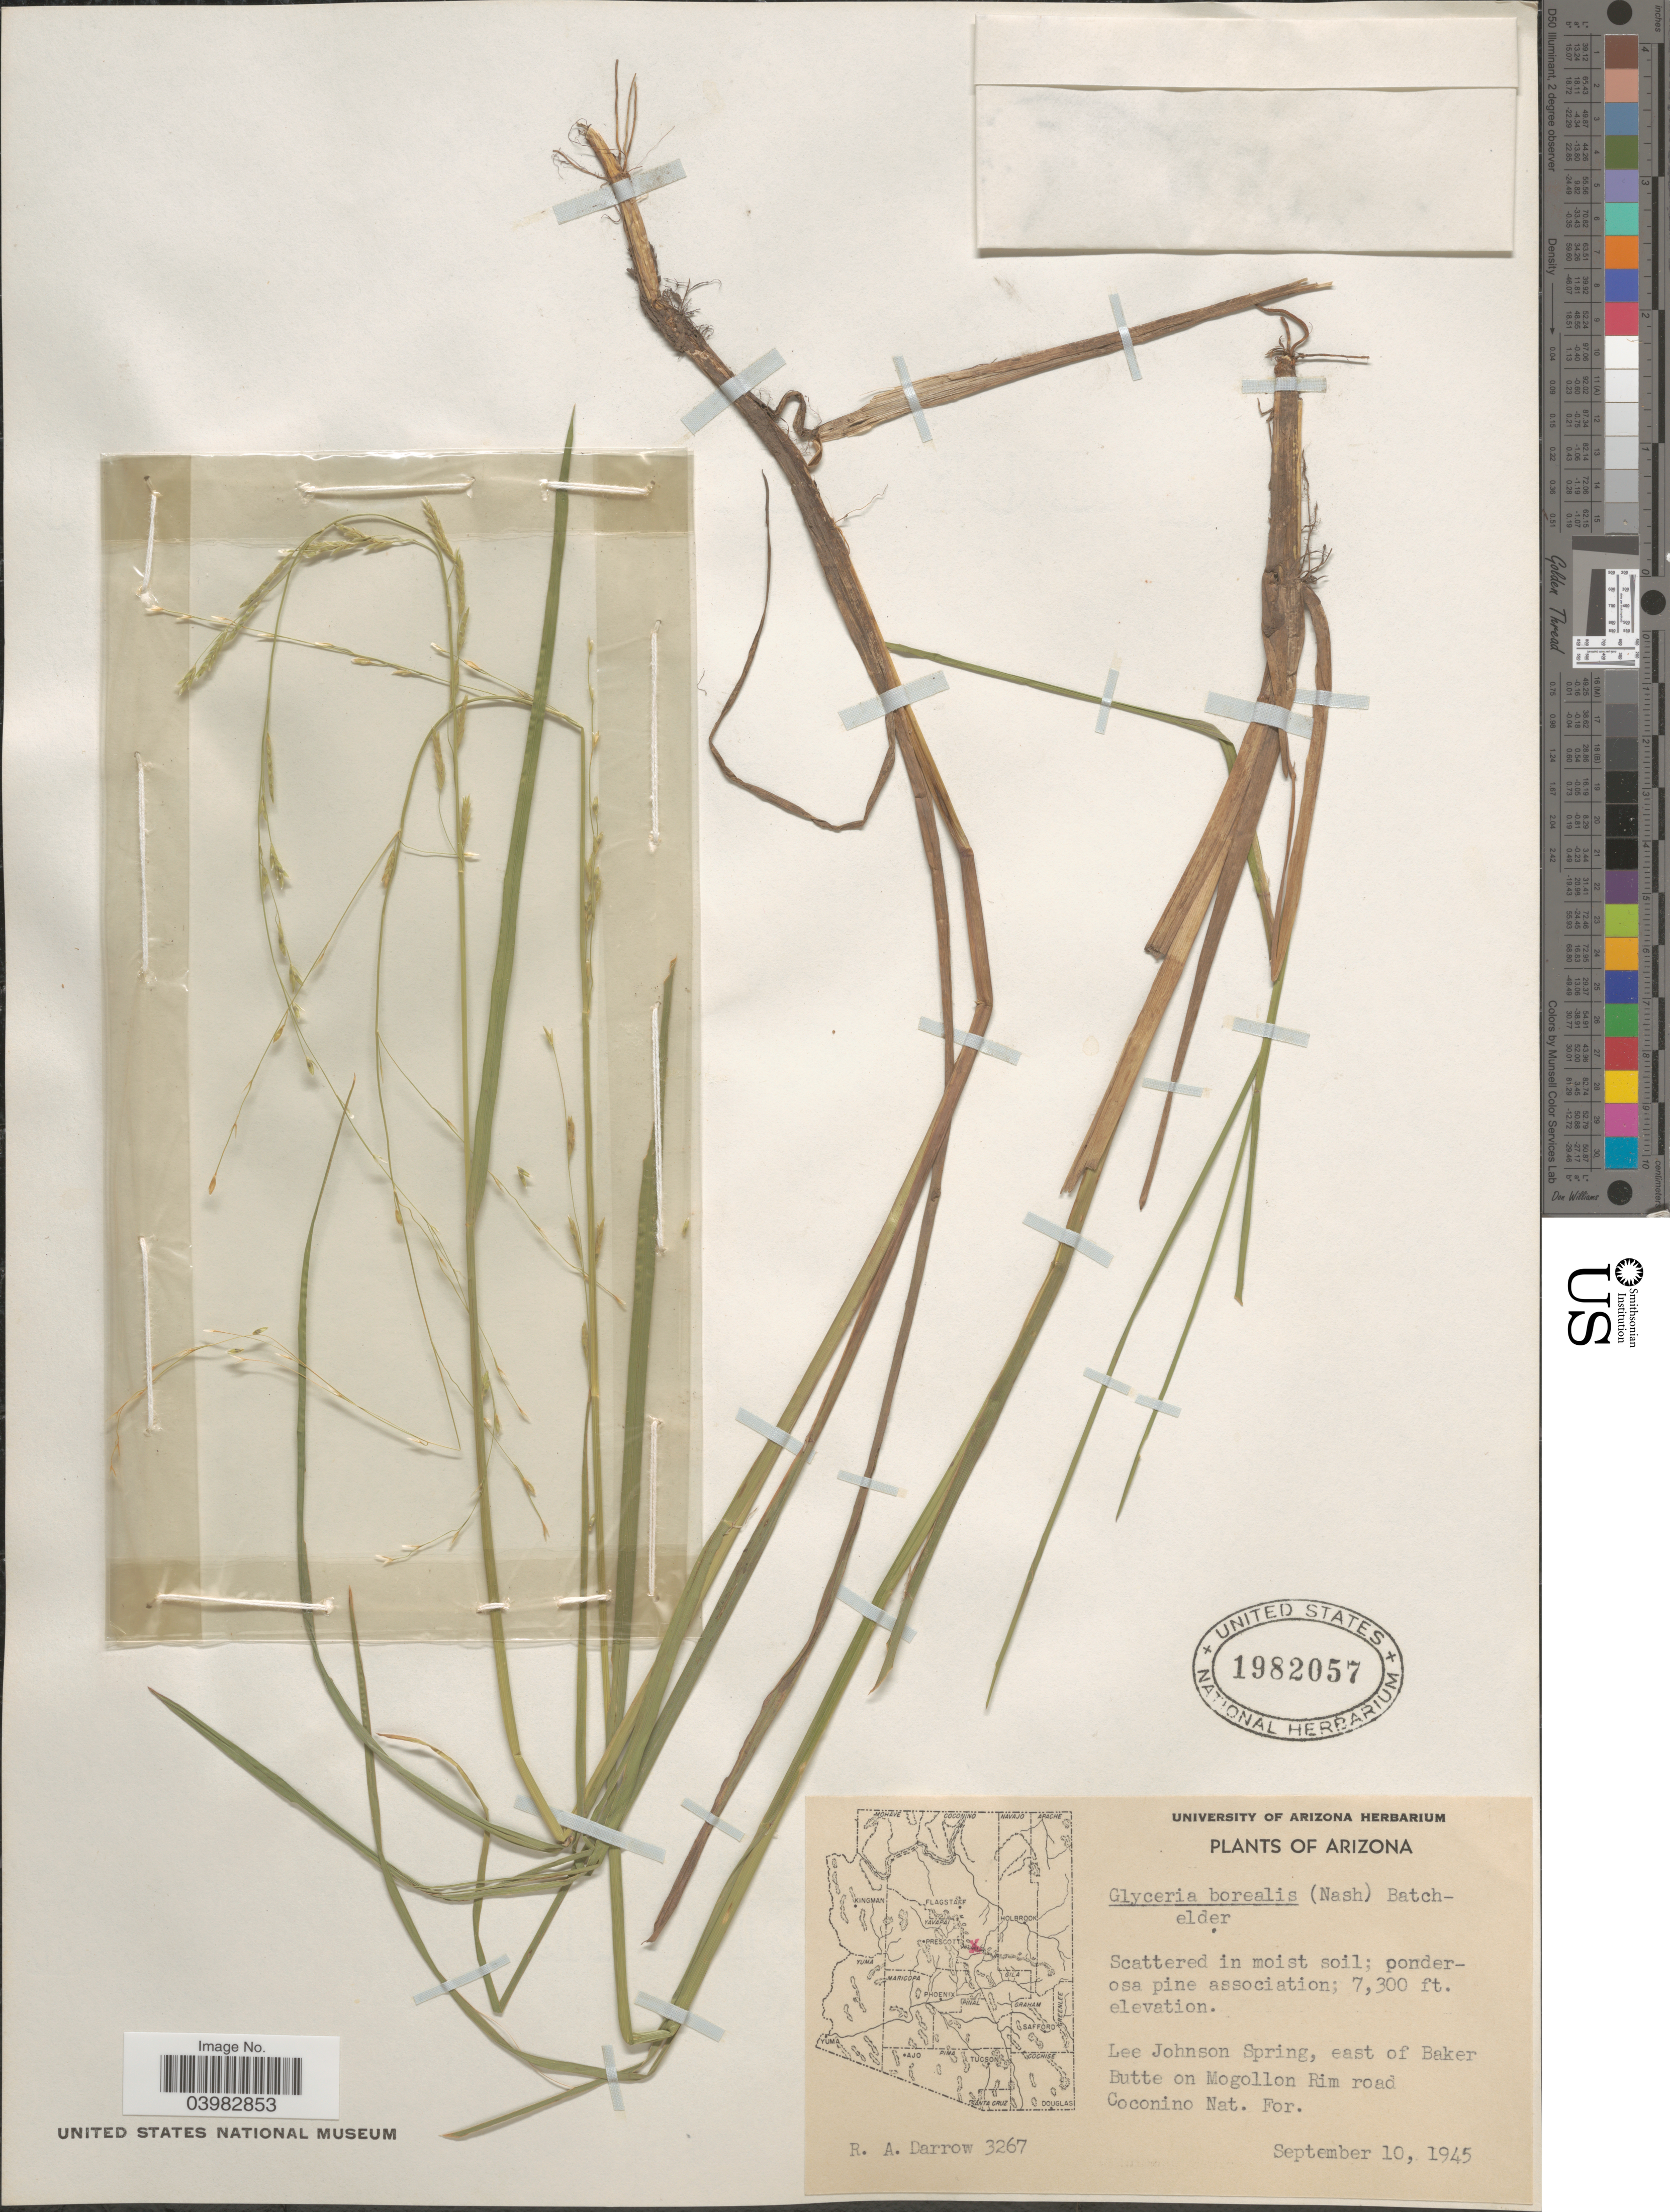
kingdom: Plantae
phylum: Tracheophyta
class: Liliopsida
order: Poales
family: Poaceae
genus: Glyceria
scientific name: Glyceria borealis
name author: (Nash) Batchelder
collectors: R. A. Darrow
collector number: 3267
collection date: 1945-09-10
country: United States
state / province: Arizona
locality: Lee Johnson Spring, east of Baker Butte on Mogollon Rim road Coconino Nat. For.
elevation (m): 2225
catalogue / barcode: US 1982057